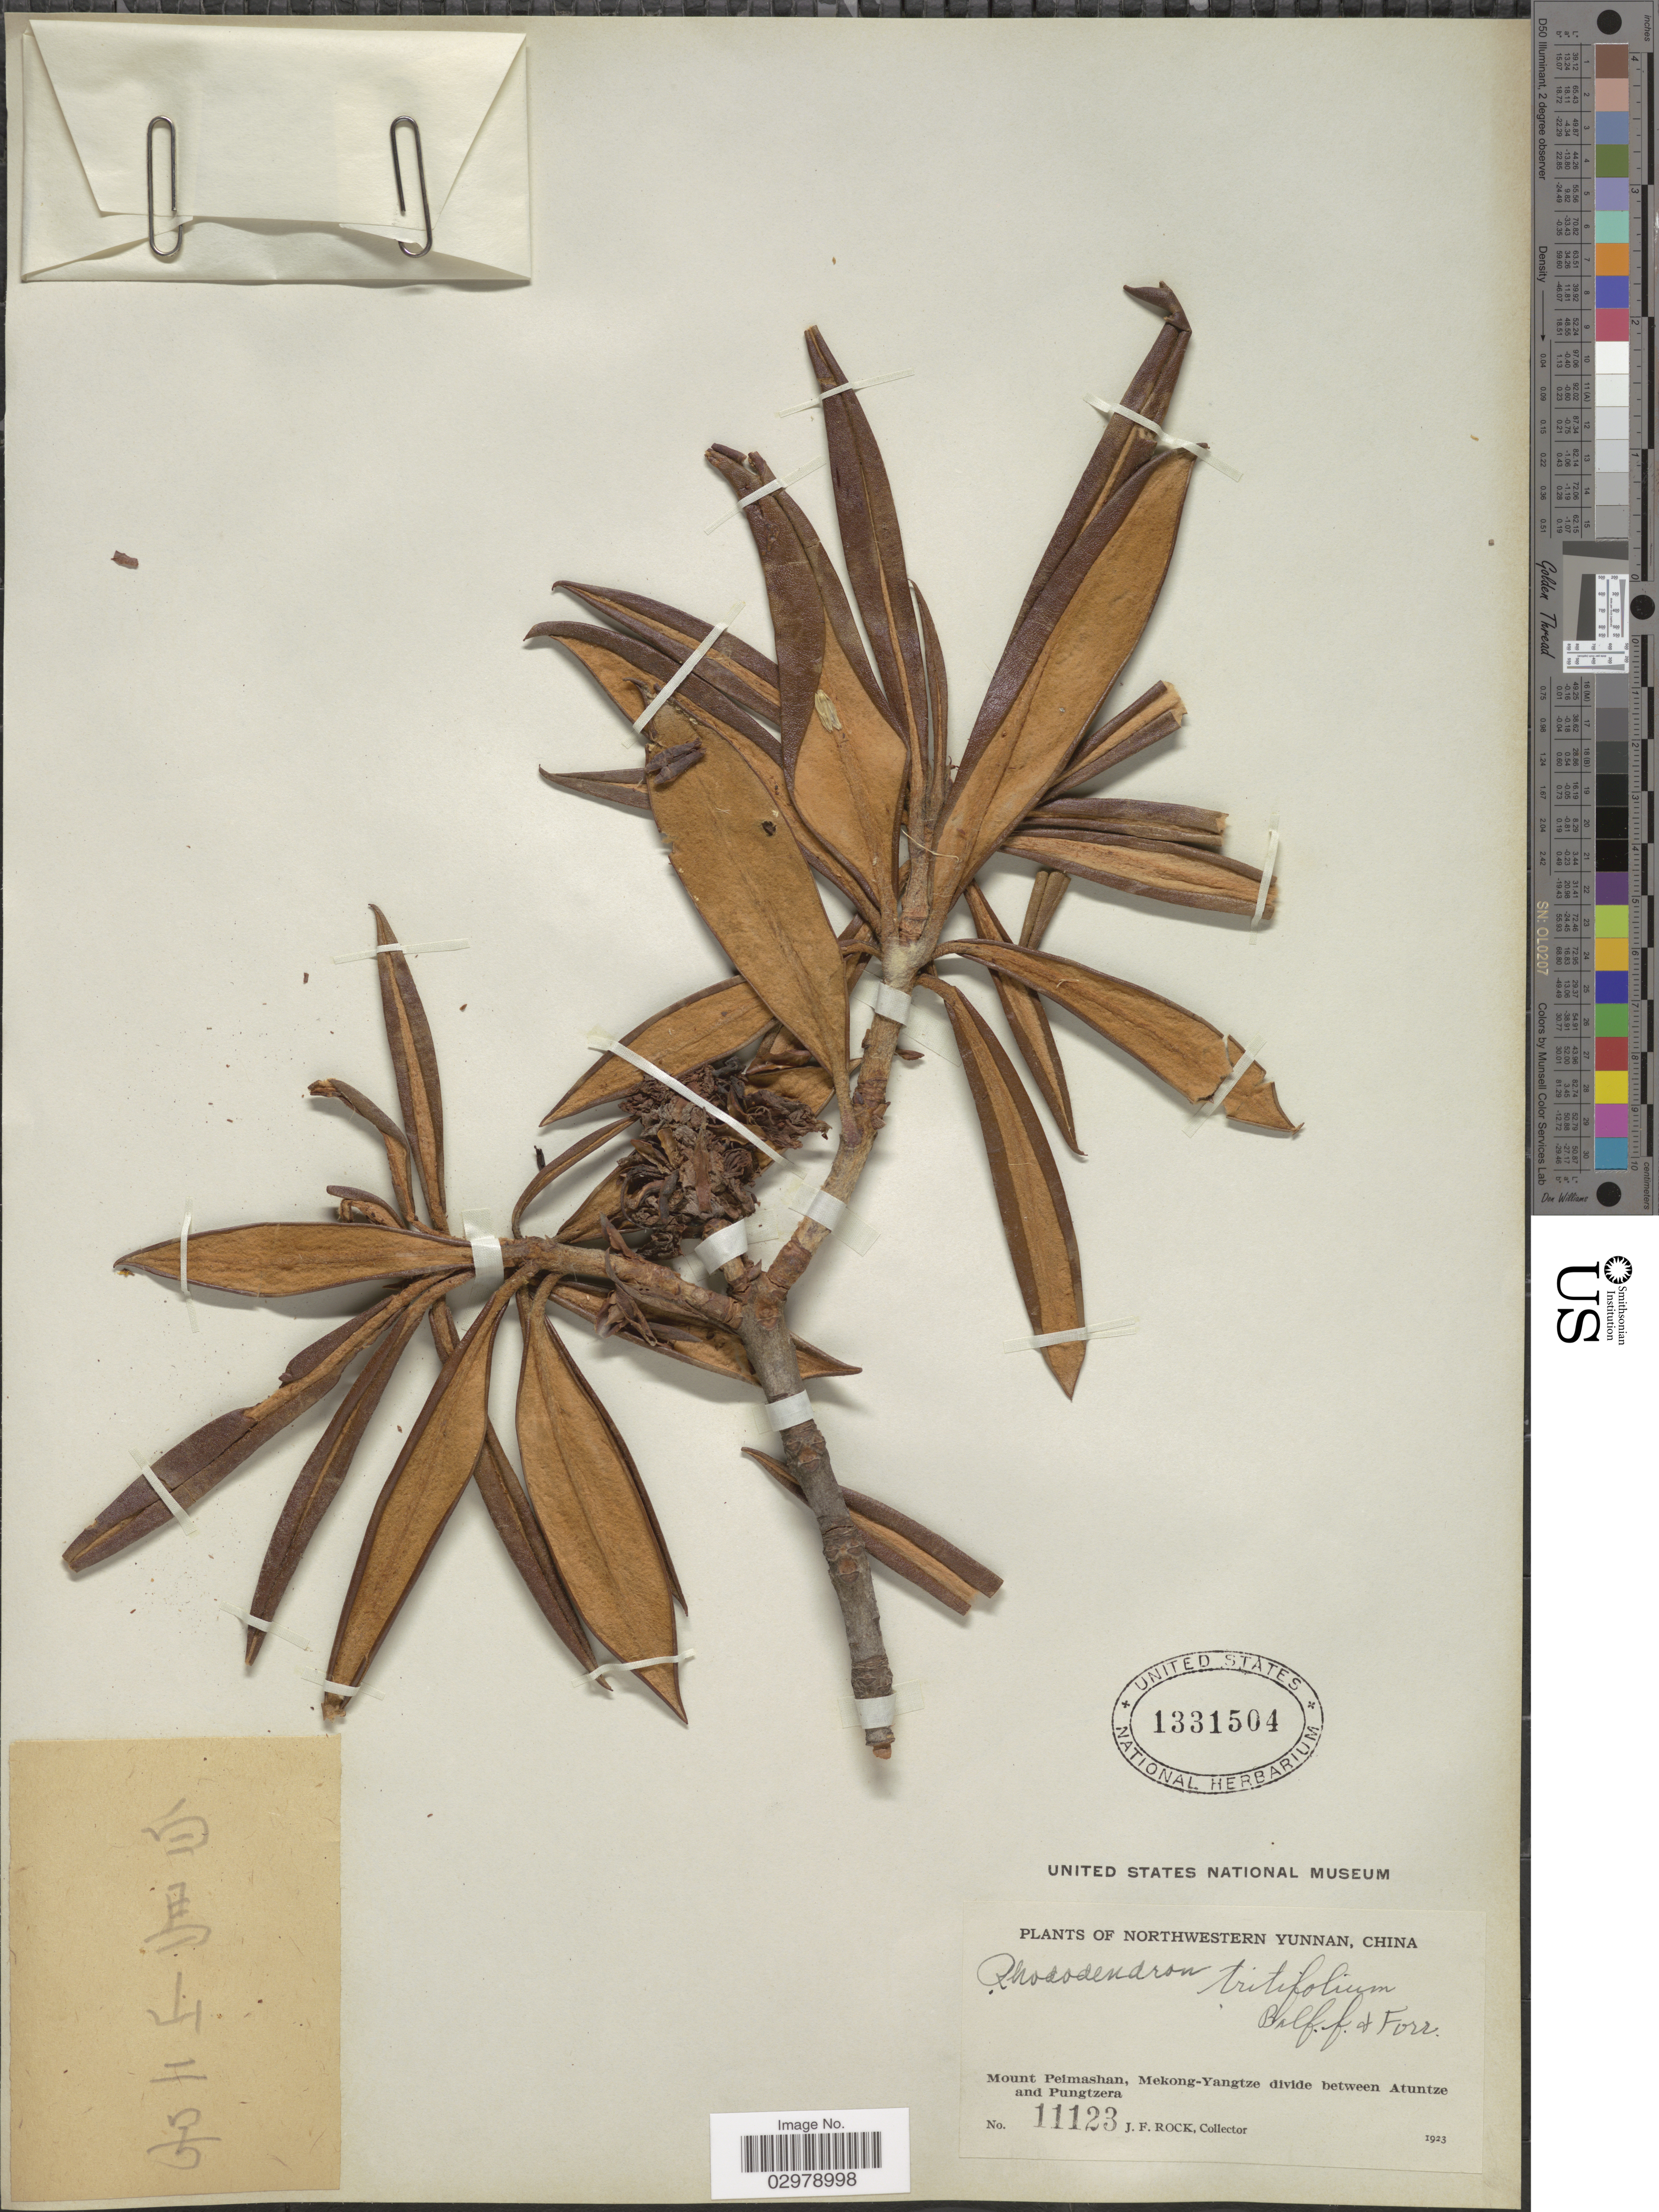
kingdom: Plantae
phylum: Tracheophyta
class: Magnoliopsida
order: Ericales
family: Ericaceae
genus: Rhododendron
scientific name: Rhododendron tritifolium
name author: Balf. f. & Forrest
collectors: J. Rock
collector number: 11123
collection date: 1923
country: China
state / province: Yunnan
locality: Northwestern Yunnan. Mount Peimashan, Mekong-Yangtze divide between Atuntze and Pungtzera.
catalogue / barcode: US 1331504